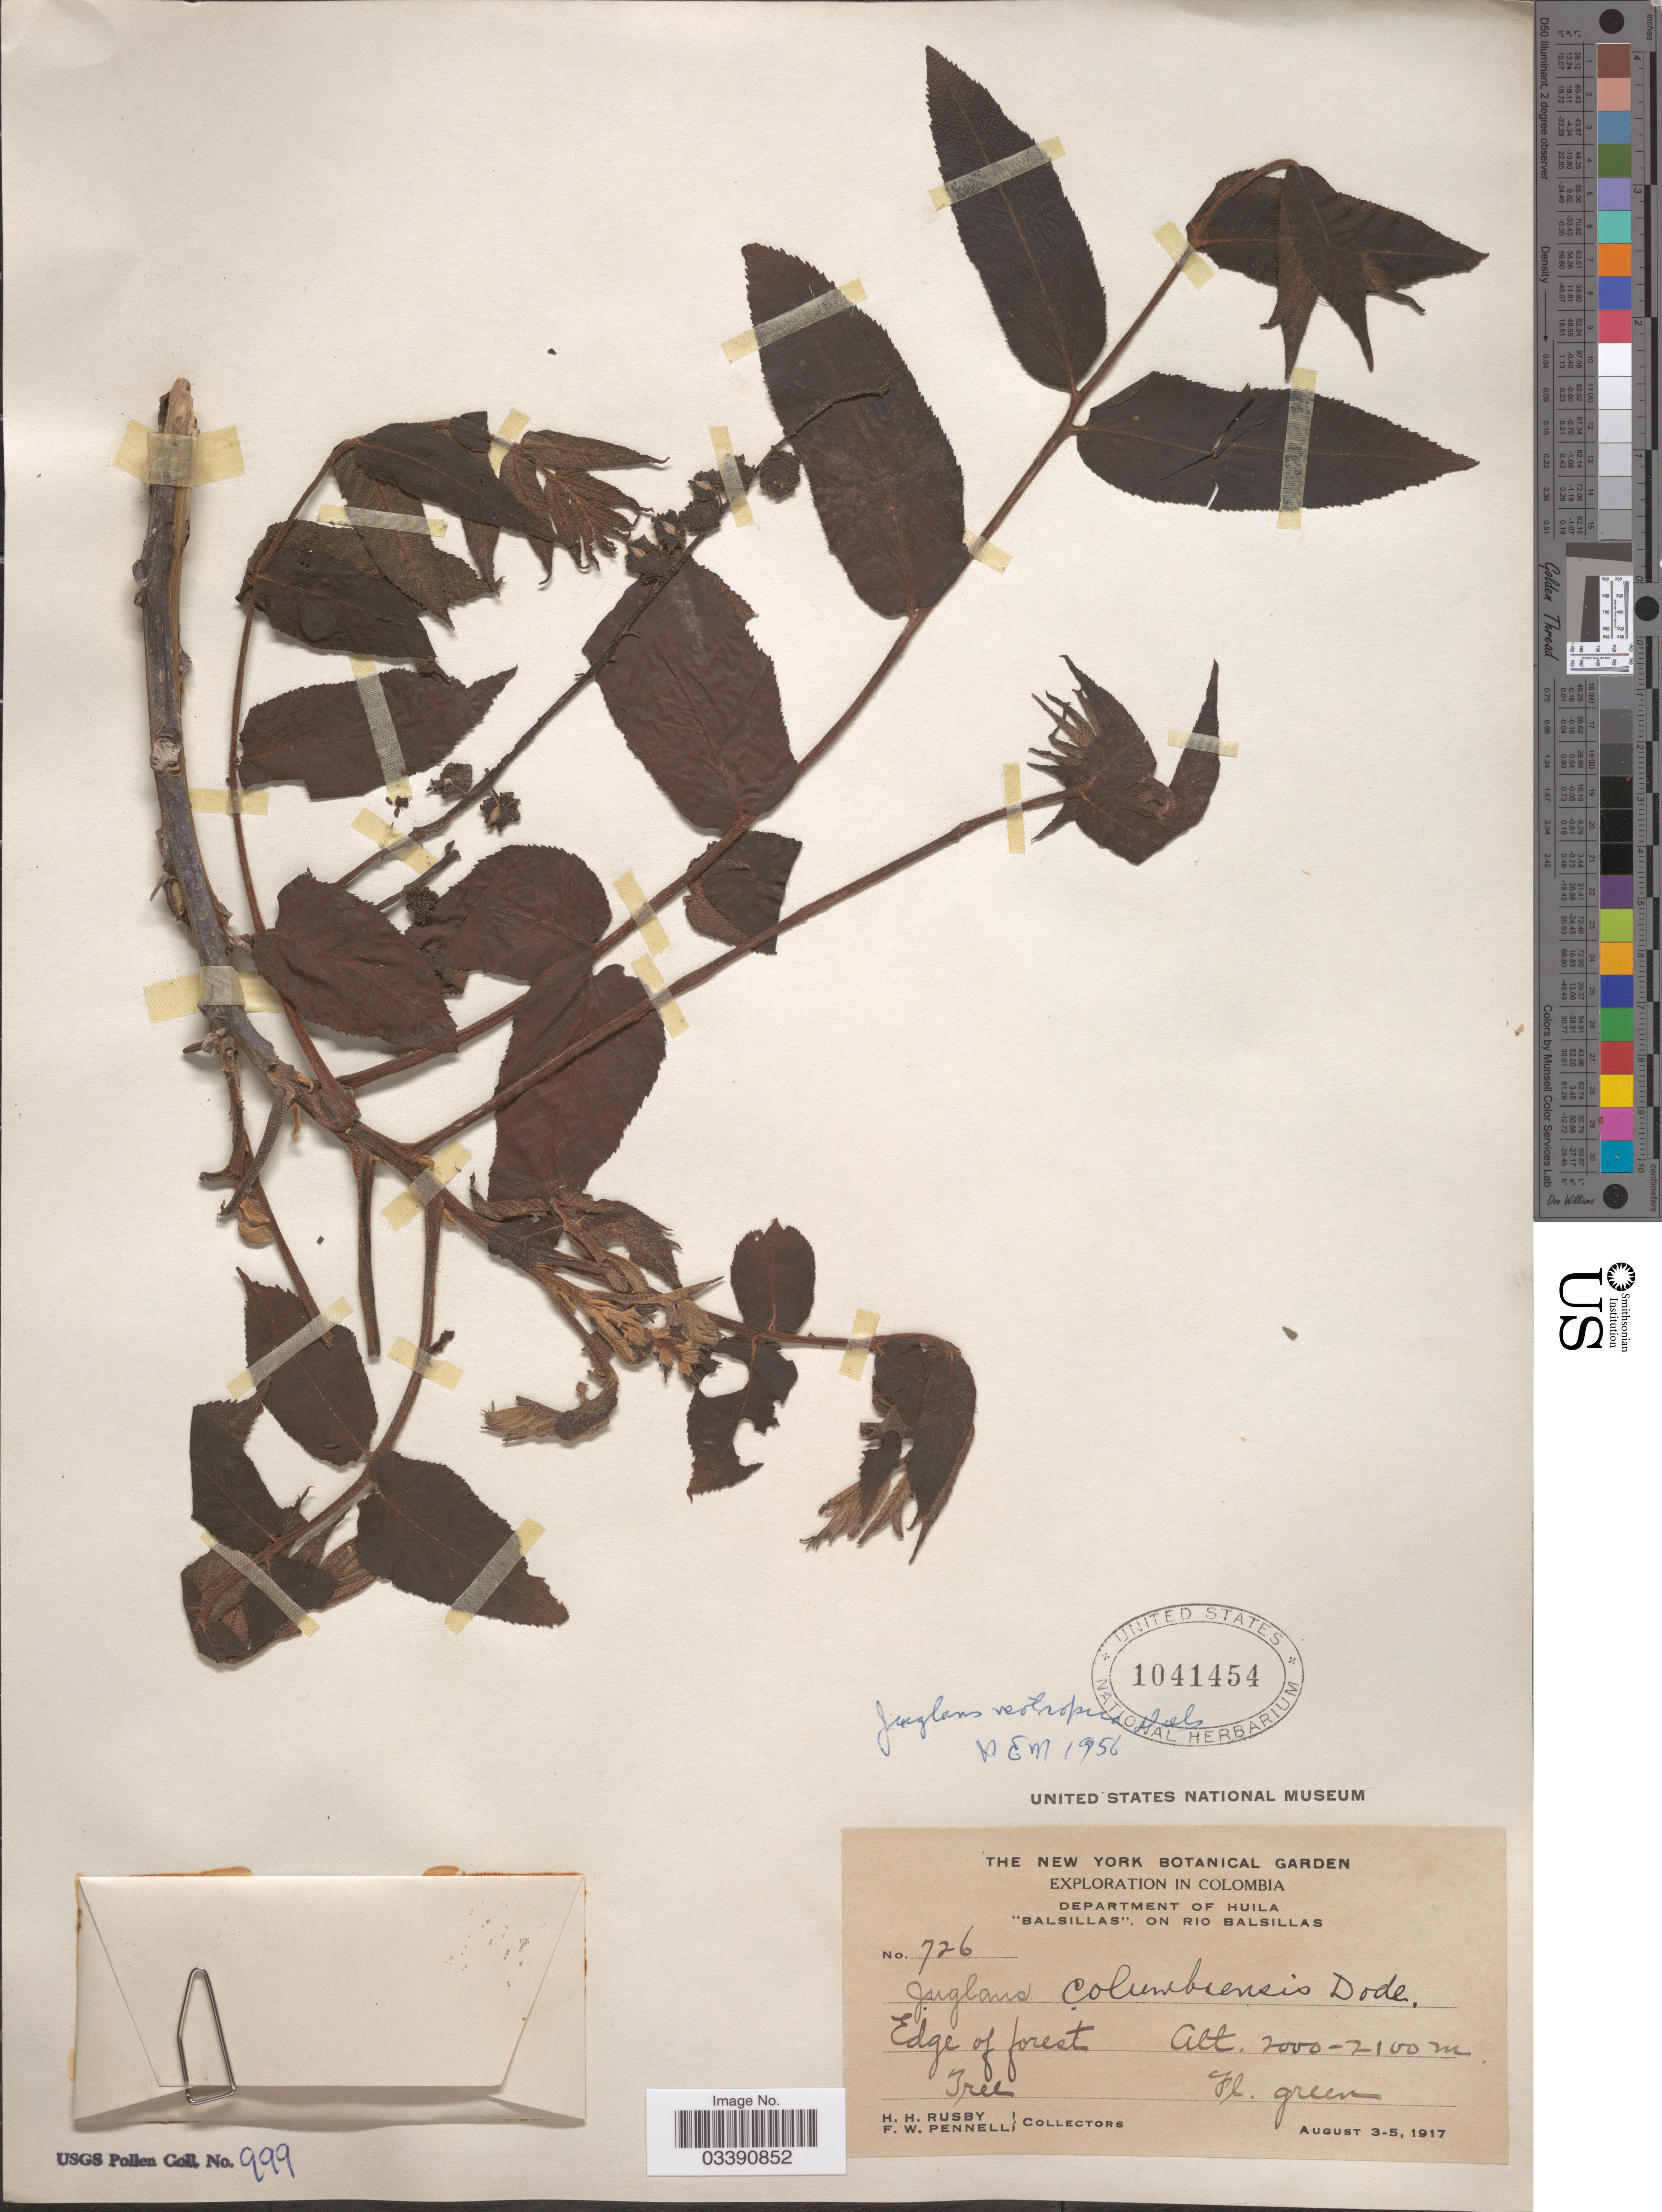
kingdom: Plantae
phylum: Tracheophyta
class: Magnoliopsida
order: Fagales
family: Juglandaceae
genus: Juglans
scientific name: Juglans columbiensis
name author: Dode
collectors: H. H. Rusby & F. W. Pennell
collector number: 726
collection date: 1917-08-03/1917-08-05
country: Colombia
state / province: Huila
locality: Department of Huila. "Balsillas", on Rio Balsillas.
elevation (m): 2000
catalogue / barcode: US 1041454